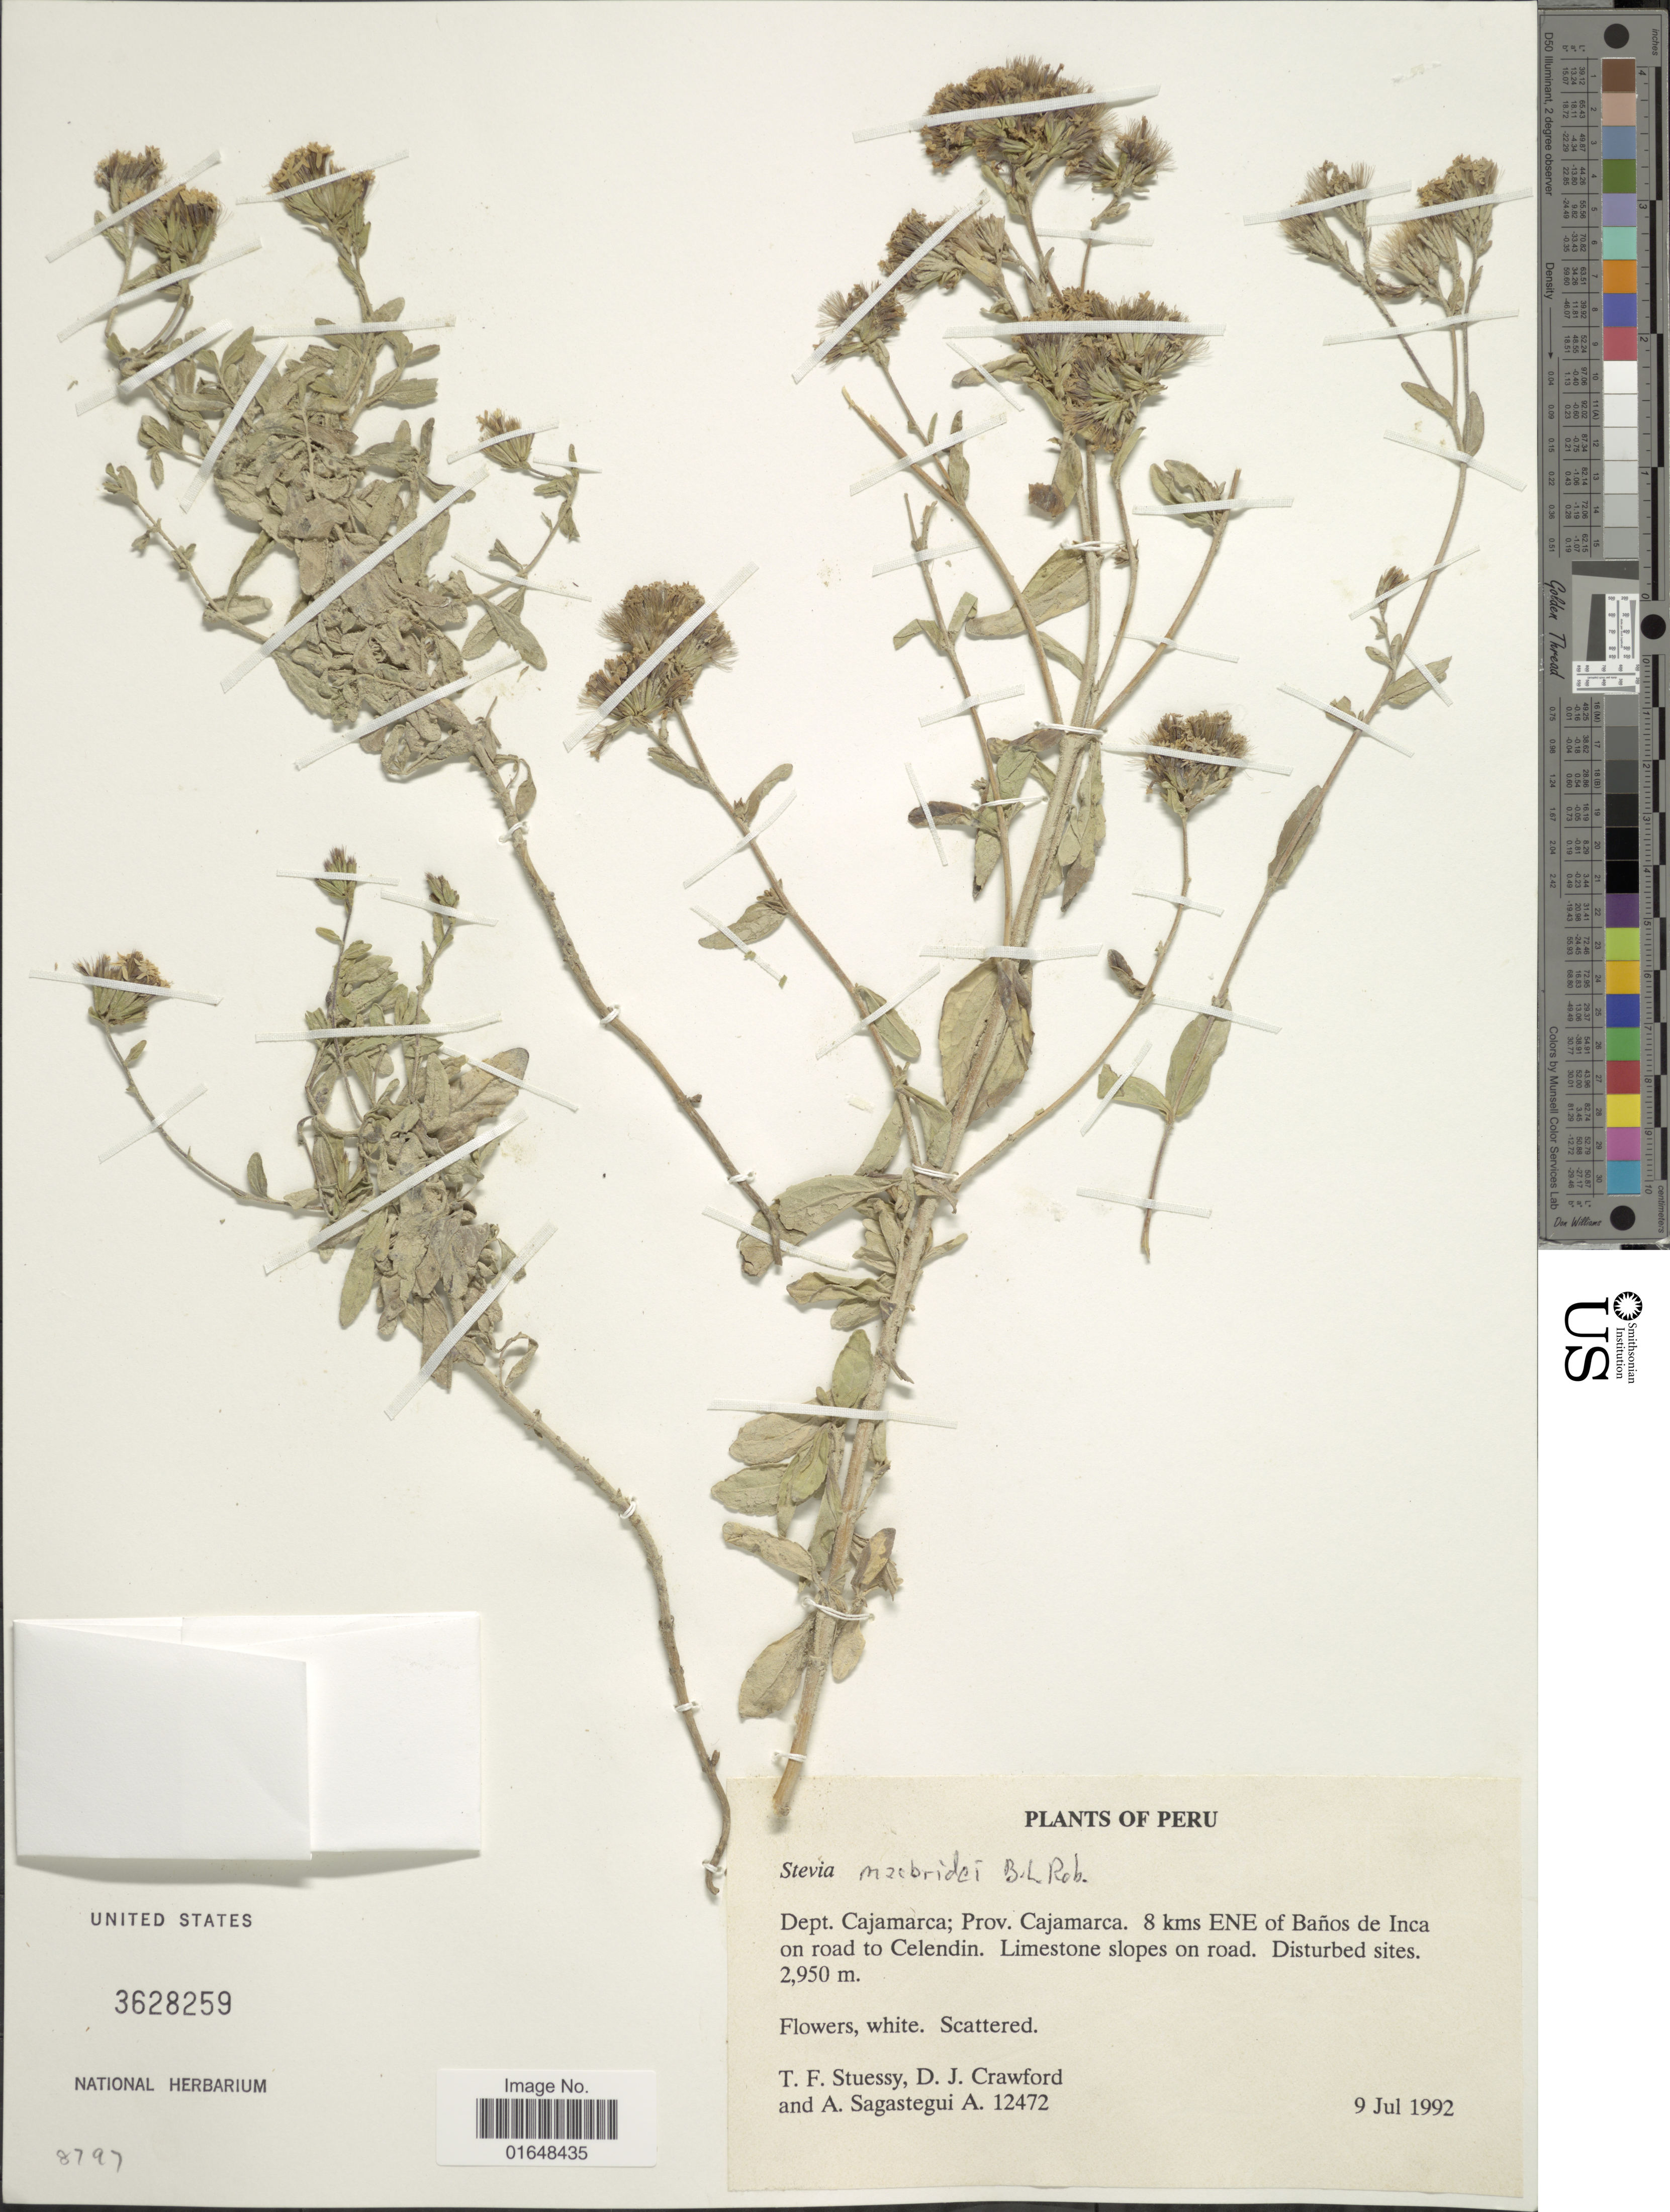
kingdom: Plantae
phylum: Tracheophyta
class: Magnoliopsida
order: Asterales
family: Asteraceae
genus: Stevia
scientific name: Stevia macbridei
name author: B.L. Rob.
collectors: T. Stuessy, D. Crawford & A. Sagástegui A.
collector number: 12472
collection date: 1992-07-09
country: Peru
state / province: Cajamarca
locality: Dept. Cajamarca; Prov. Cajamarca. 8 kms ENE of Baños de Inca on road to Celendin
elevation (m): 2950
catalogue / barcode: US 3628259